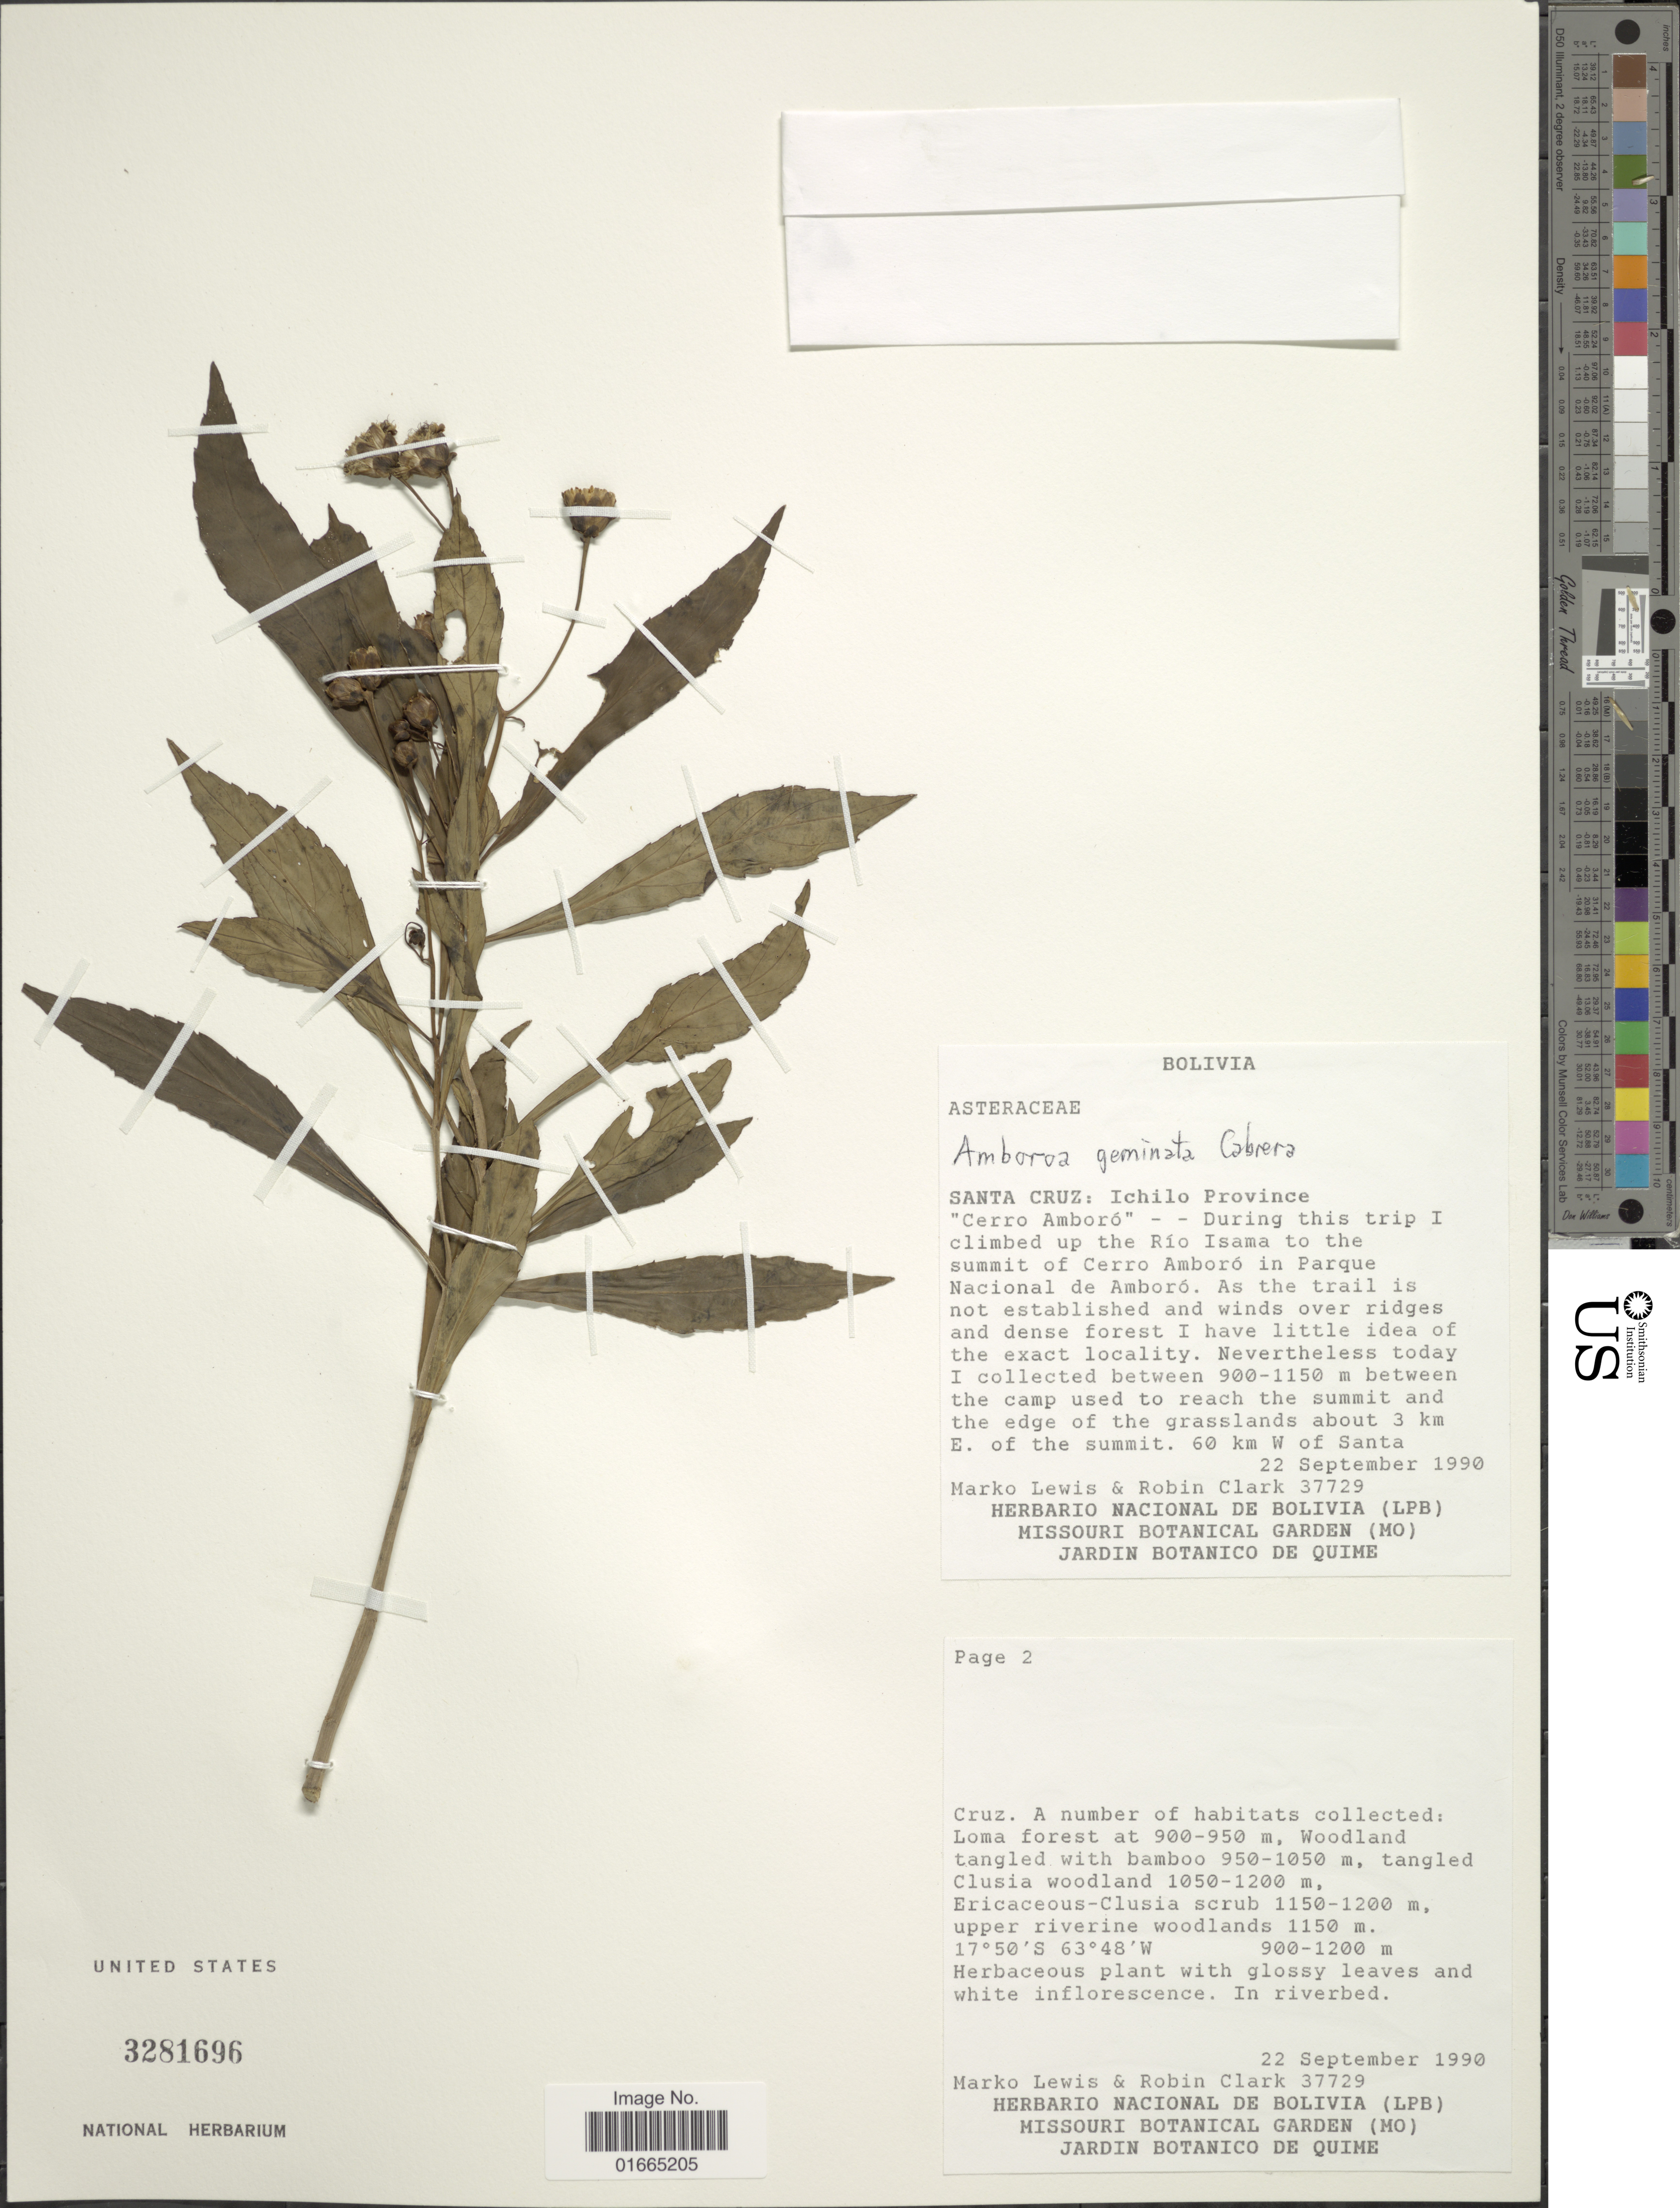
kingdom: Plantae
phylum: Tracheophyta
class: Magnoliopsida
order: Asterales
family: Asteraceae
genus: Amboroa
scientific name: Amboroa geminata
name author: Cabrera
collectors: M. A. Lewis & R. Clark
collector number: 37729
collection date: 1990-09-22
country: Bolivia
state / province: Santa Cruz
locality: Santa Cruz: Ichilo Province. "Cerro Amboró" -- During this trip I climbed up the Rio Isama to the summit of Cerro Ambor. Between the camp used to reach the summit and the edge of the grasslands about 3 km E. of the summit. 60 km W of Santa Cruz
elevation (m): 900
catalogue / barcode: US 3281696